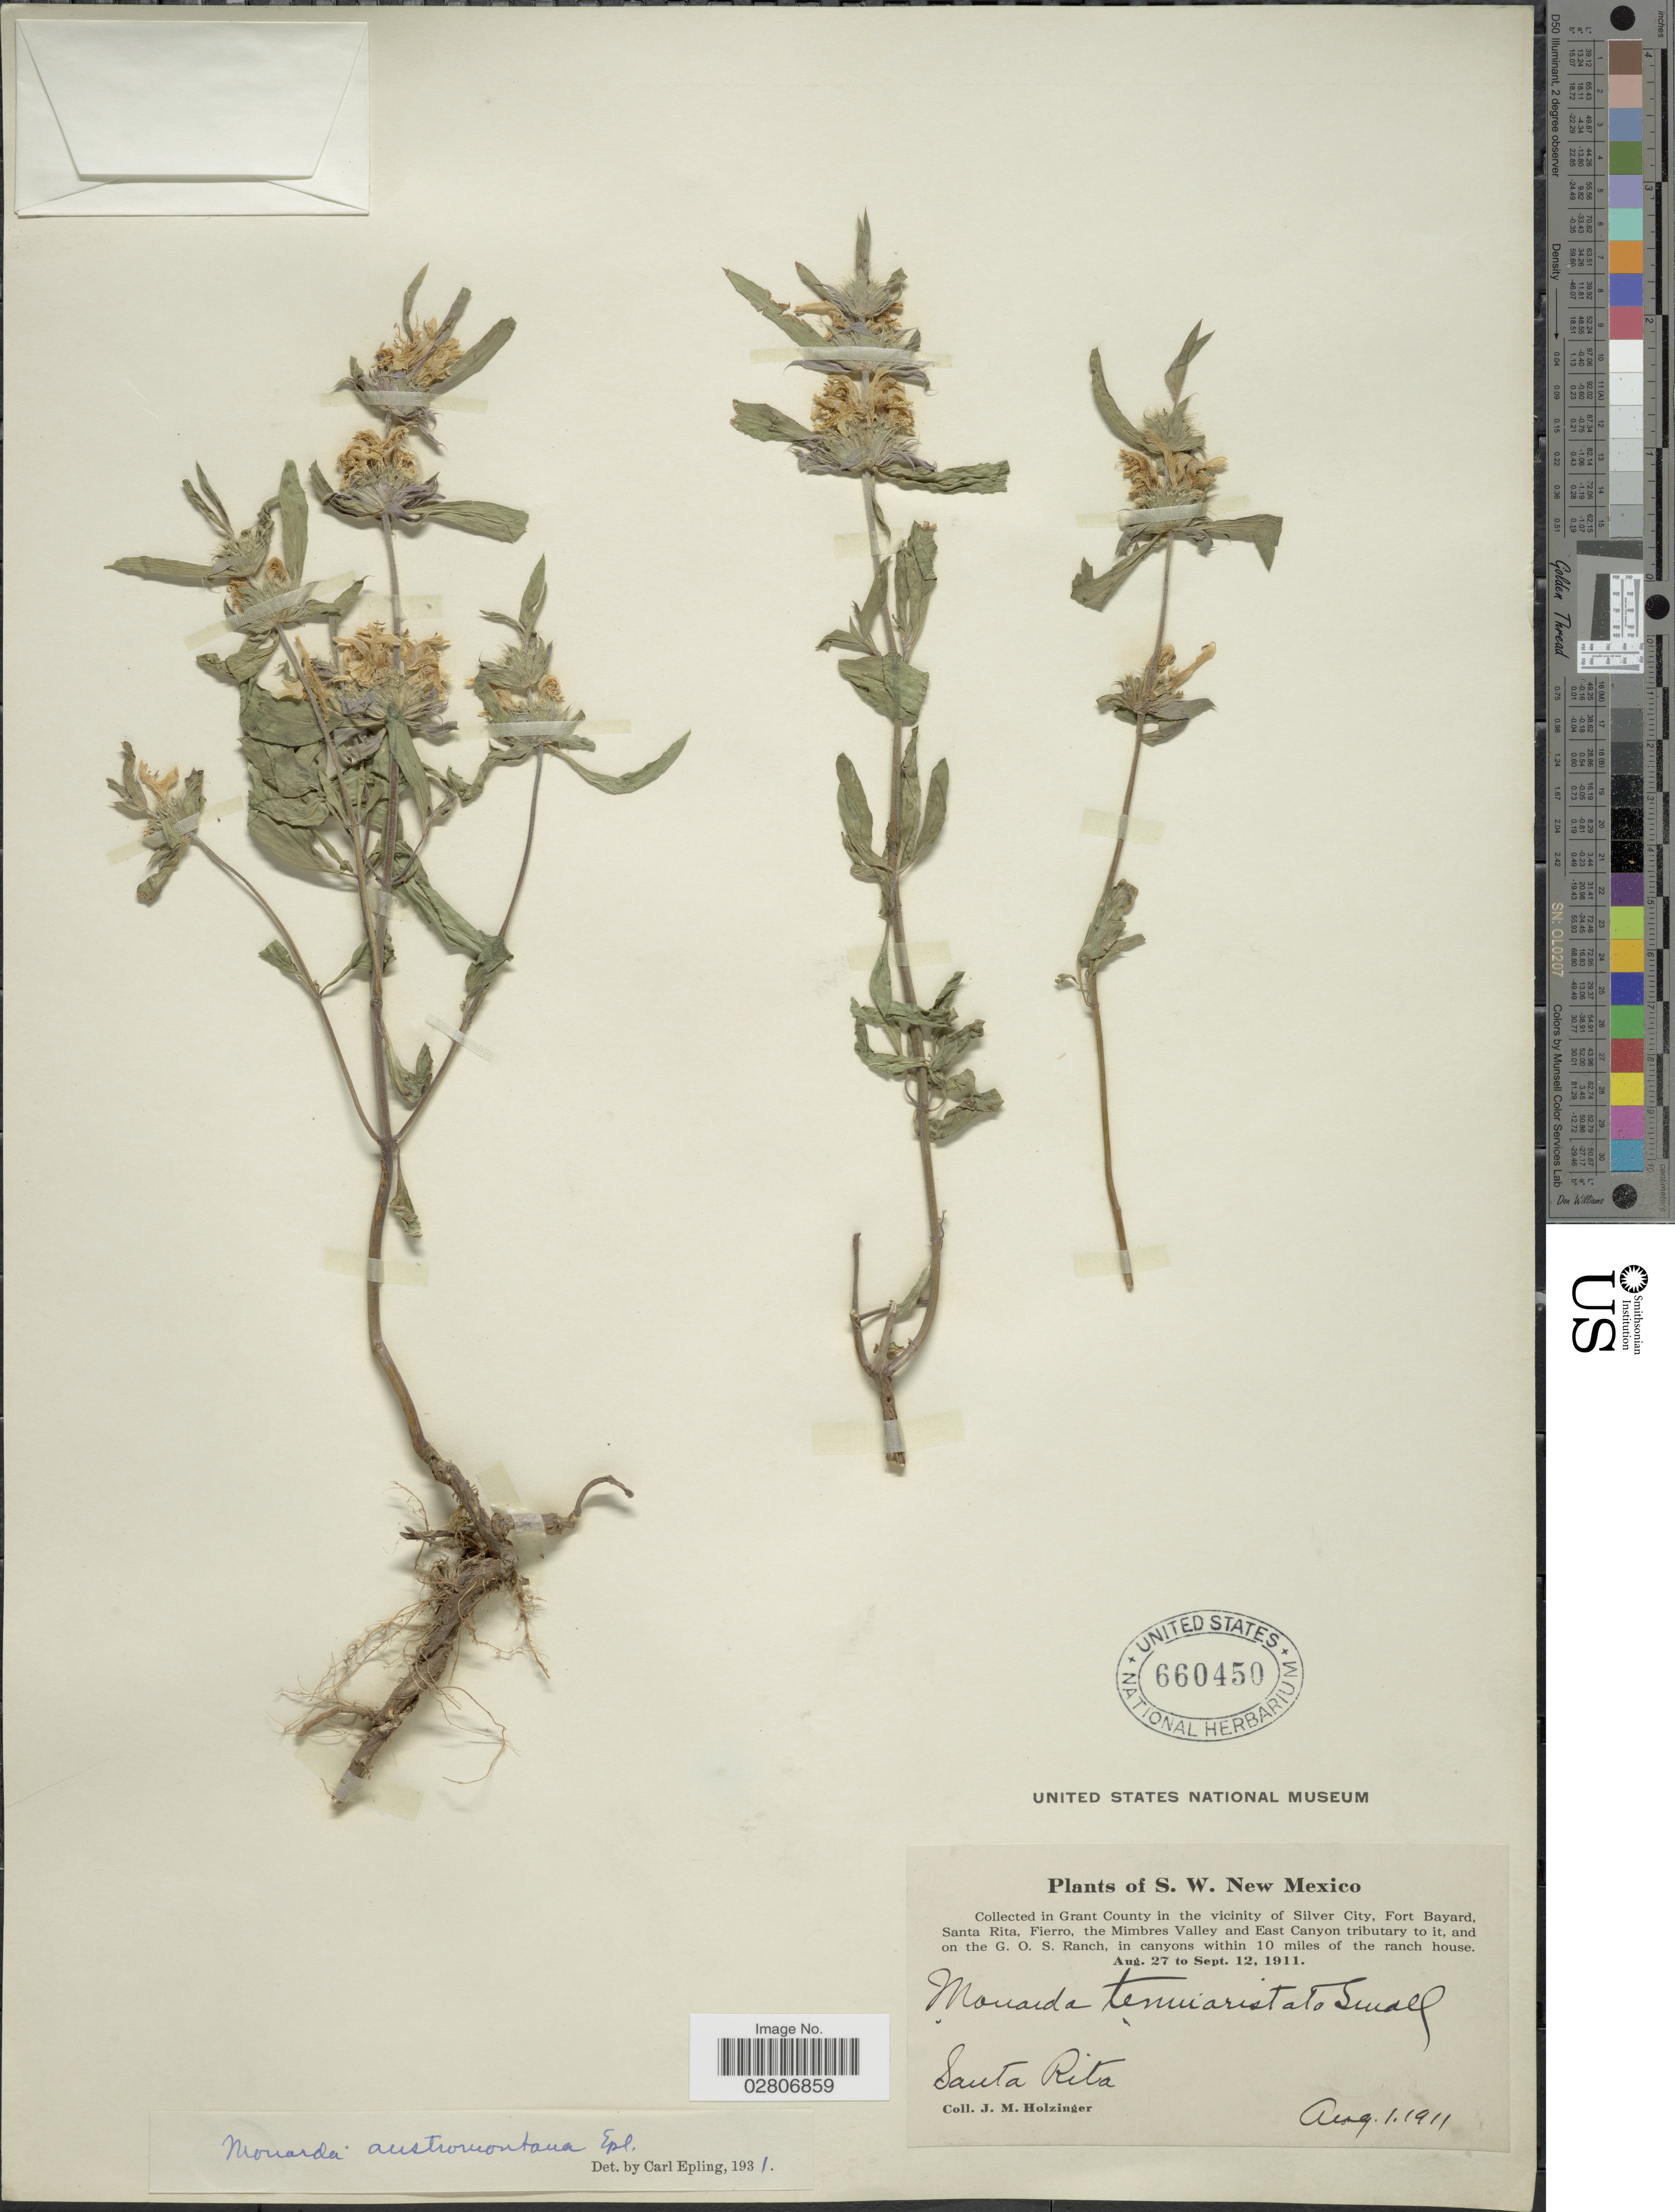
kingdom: Plantae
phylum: Tracheophyta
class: Magnoliopsida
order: Lamiales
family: Lamiaceae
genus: Monarda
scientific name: Monarda citriodora var. austromontana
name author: (Epling) B.L. Turner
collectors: J. M. Holzinger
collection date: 1911-08-01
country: United States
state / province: New Mexico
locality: S.W. New Mexico. Grant County in the vicinity of Silver City, Fort Bayard, Santa Rita, Fierro, the Mimbres Valley and East Canyon tributary to it, and on the G. O. S. Ranch, in canyons within 10 miles of the ranch house. Santa Rita.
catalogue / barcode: US 660450